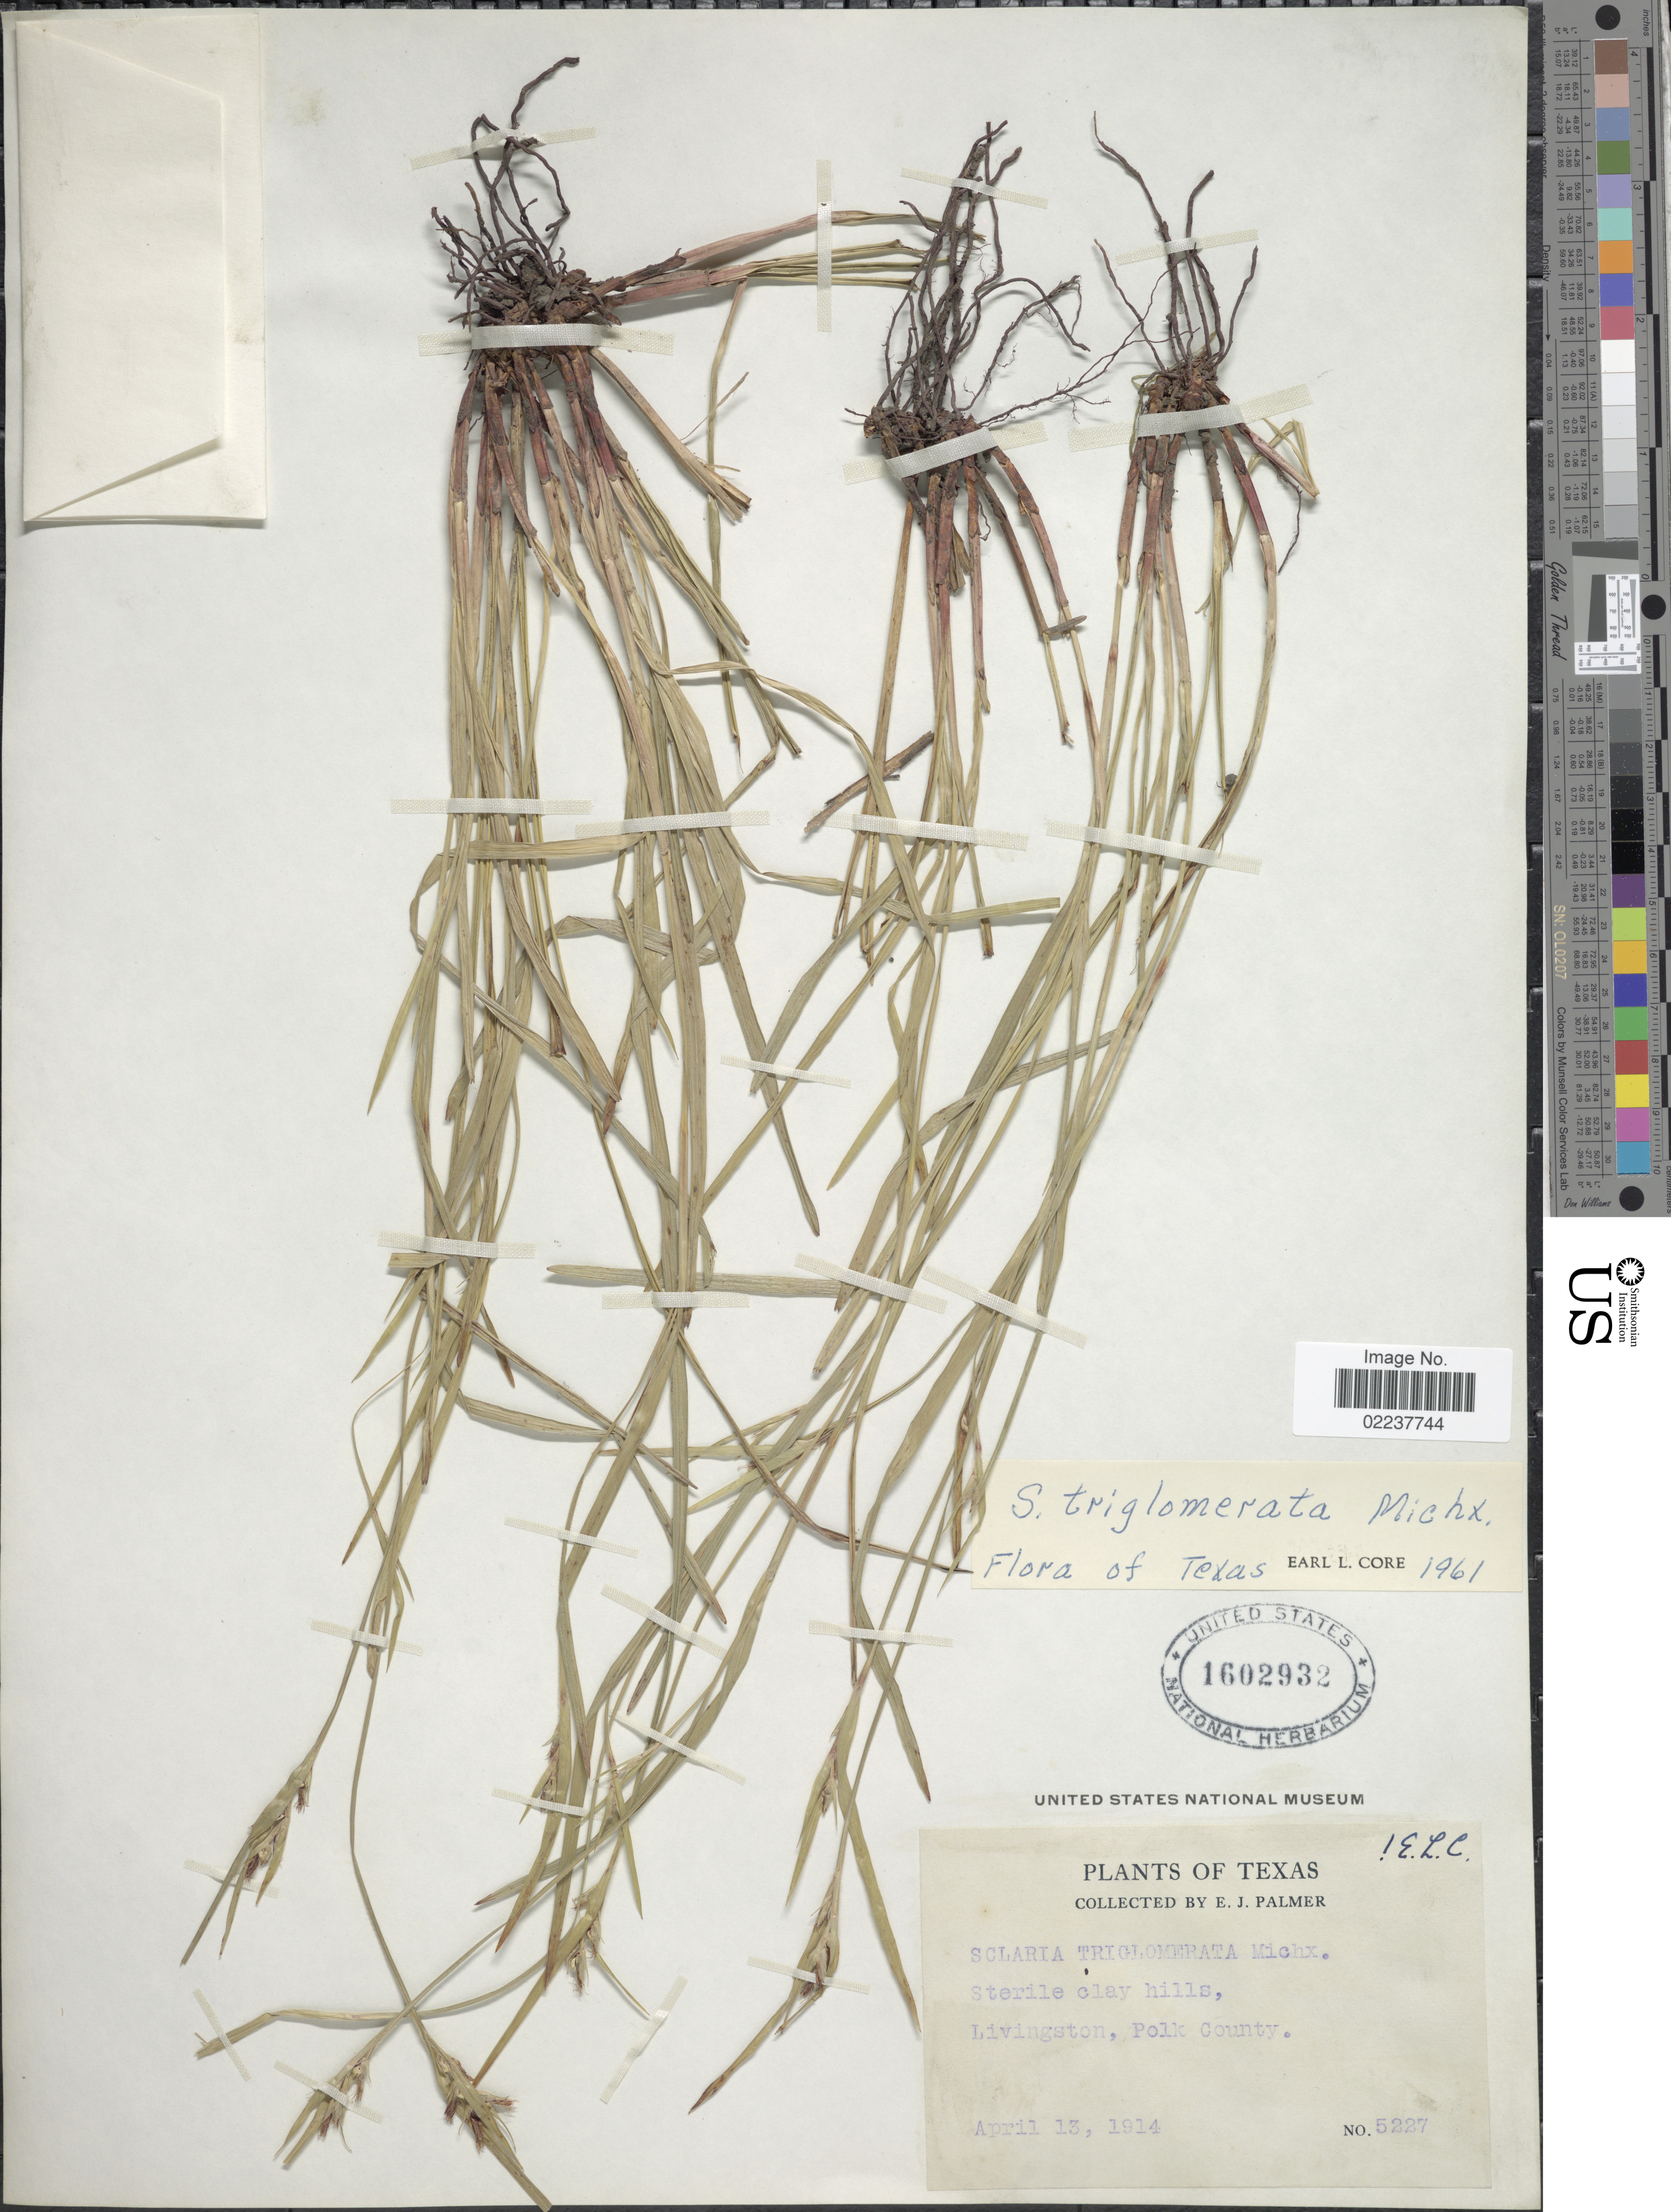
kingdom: Plantae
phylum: Tracheophyta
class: Liliopsida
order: Poales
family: Cyperaceae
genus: Scleria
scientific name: Scleria triglomerata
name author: Michx.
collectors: E. J. Palmer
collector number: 5227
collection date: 1914-04-13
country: United States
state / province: Texas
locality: Livingston, Polk County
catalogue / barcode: US 1602932